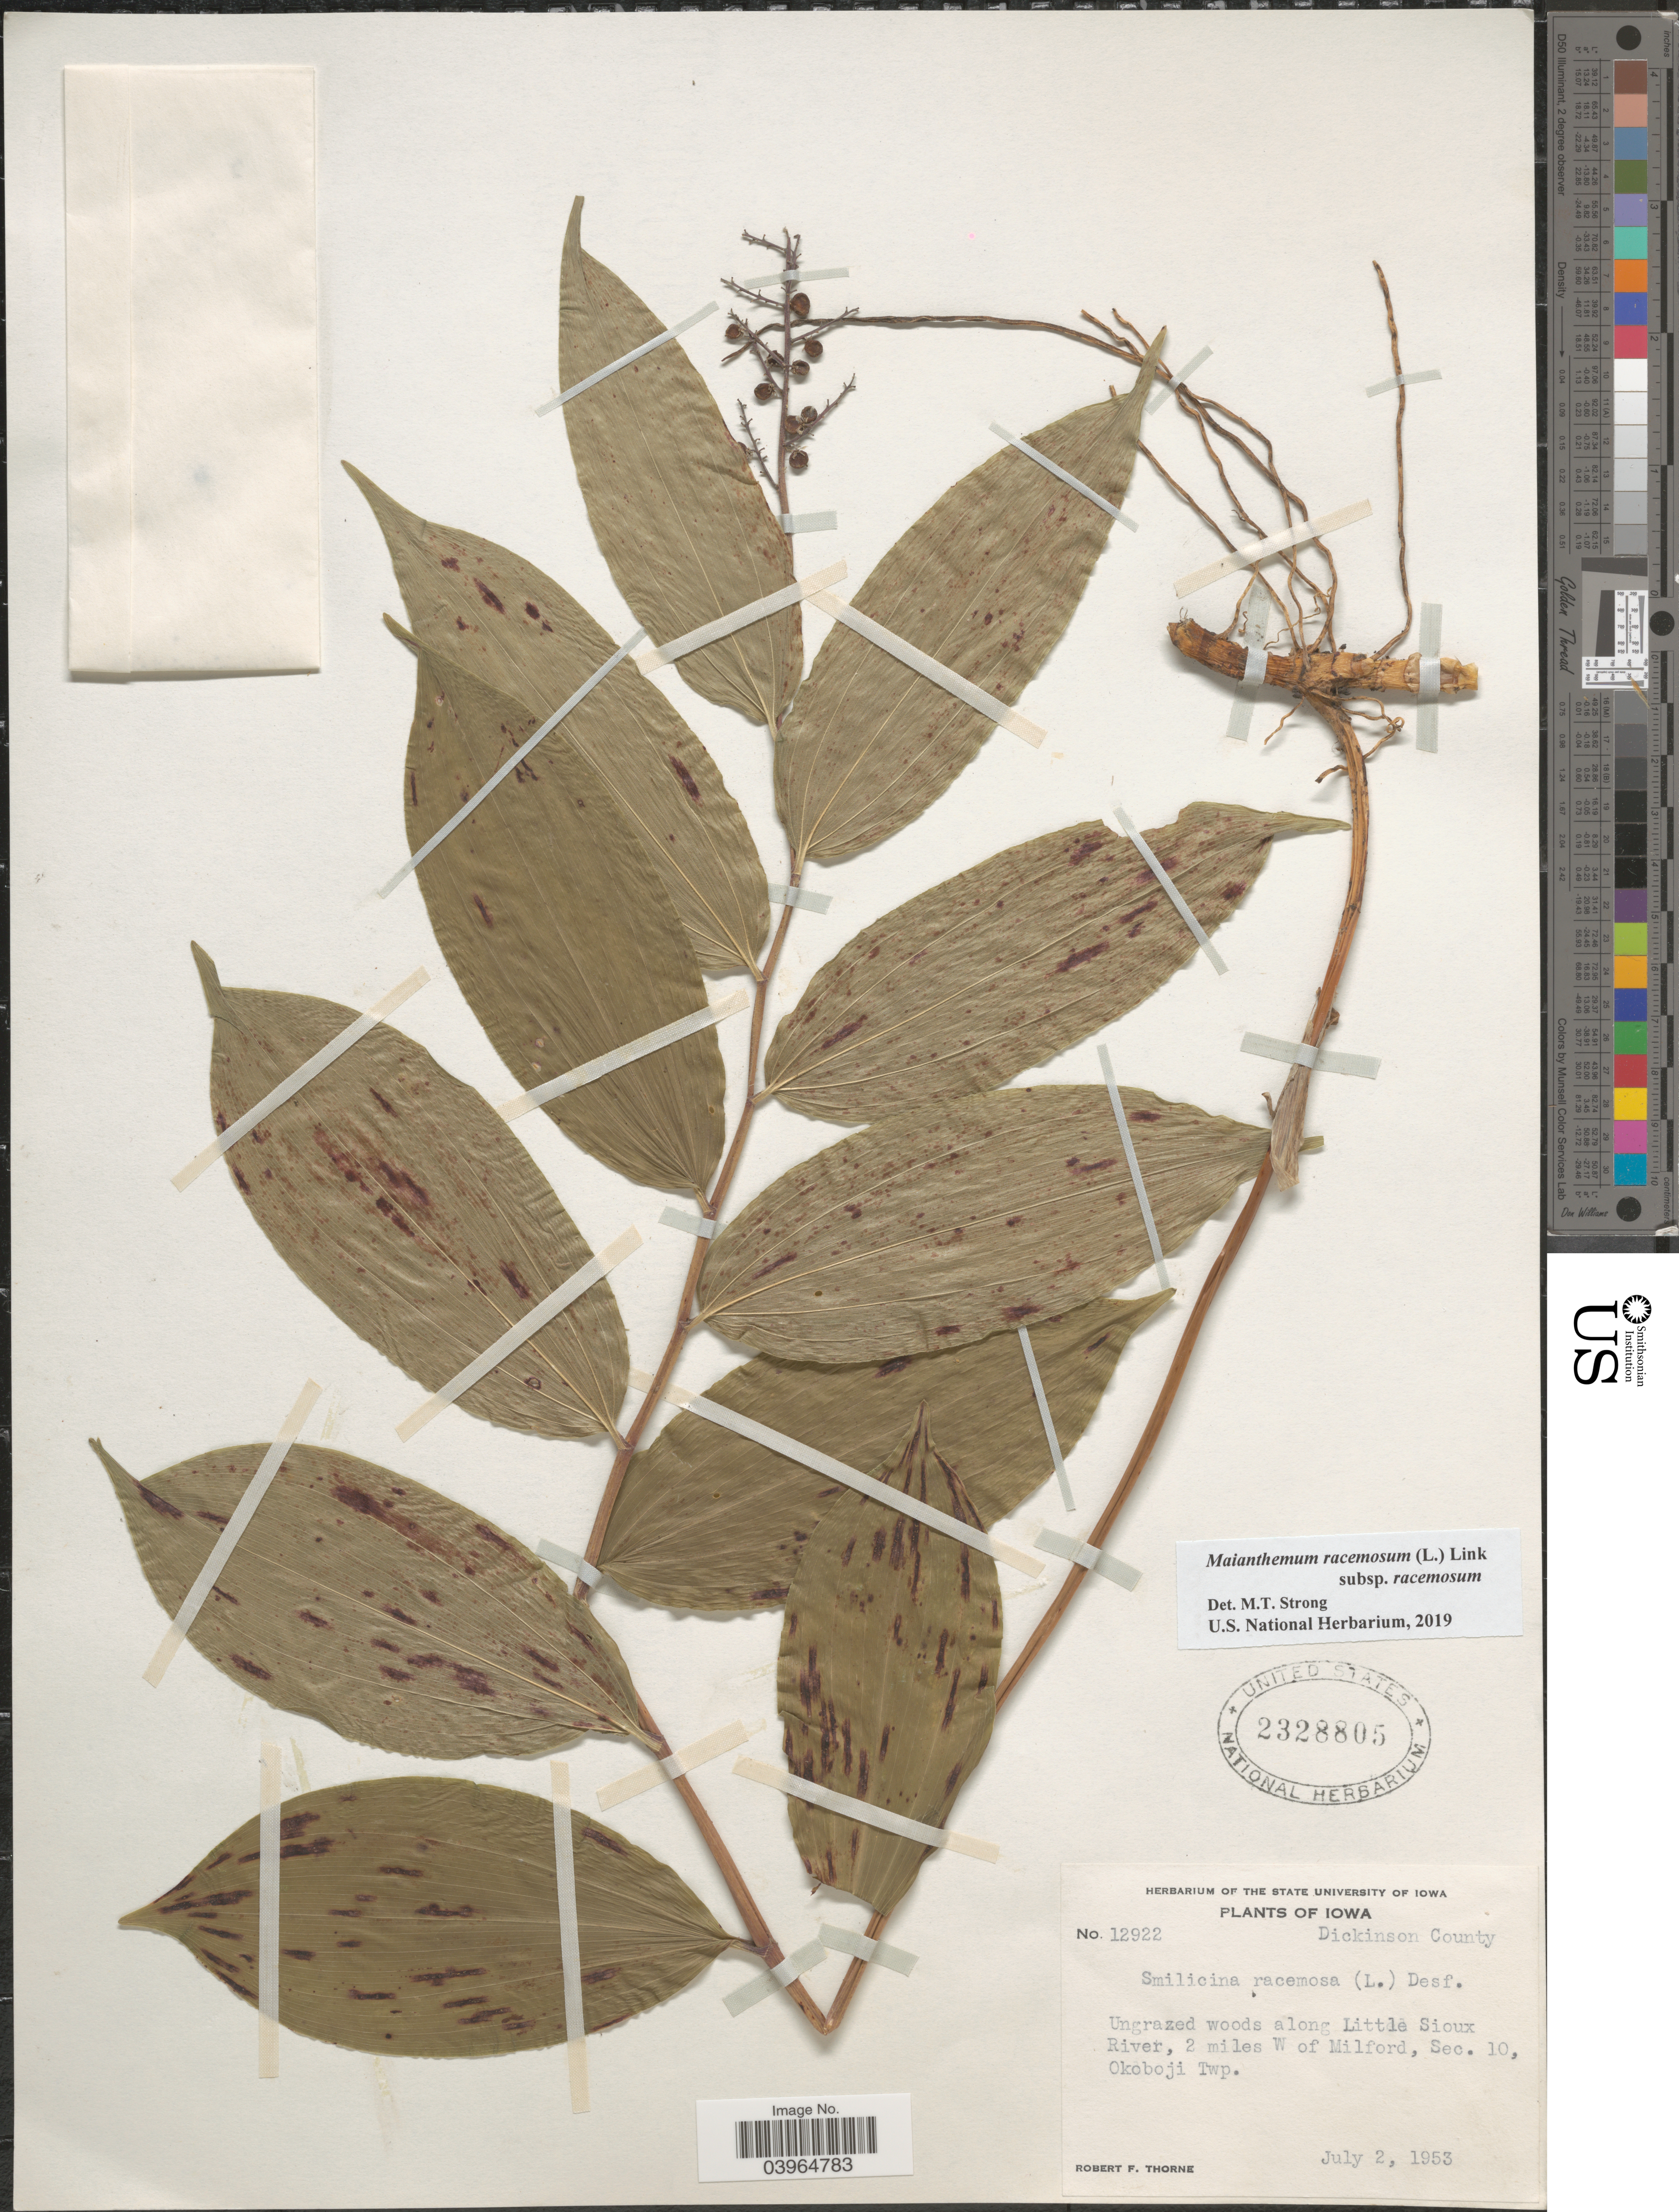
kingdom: Plantae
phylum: Tracheophyta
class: Liliopsida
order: Asparagales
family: Asparagaceae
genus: Maianthemum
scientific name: Maianthemum racemosum subsp. racemosum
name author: (L.) Link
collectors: R. F. Thorne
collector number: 12922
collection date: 1953-07-02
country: United States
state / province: Iowa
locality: Dickinson County. Ungrazed woods along Little Sioux River, 2 miles W of Milford, Sec. 10, Okoboji Twp.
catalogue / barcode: US 2328805